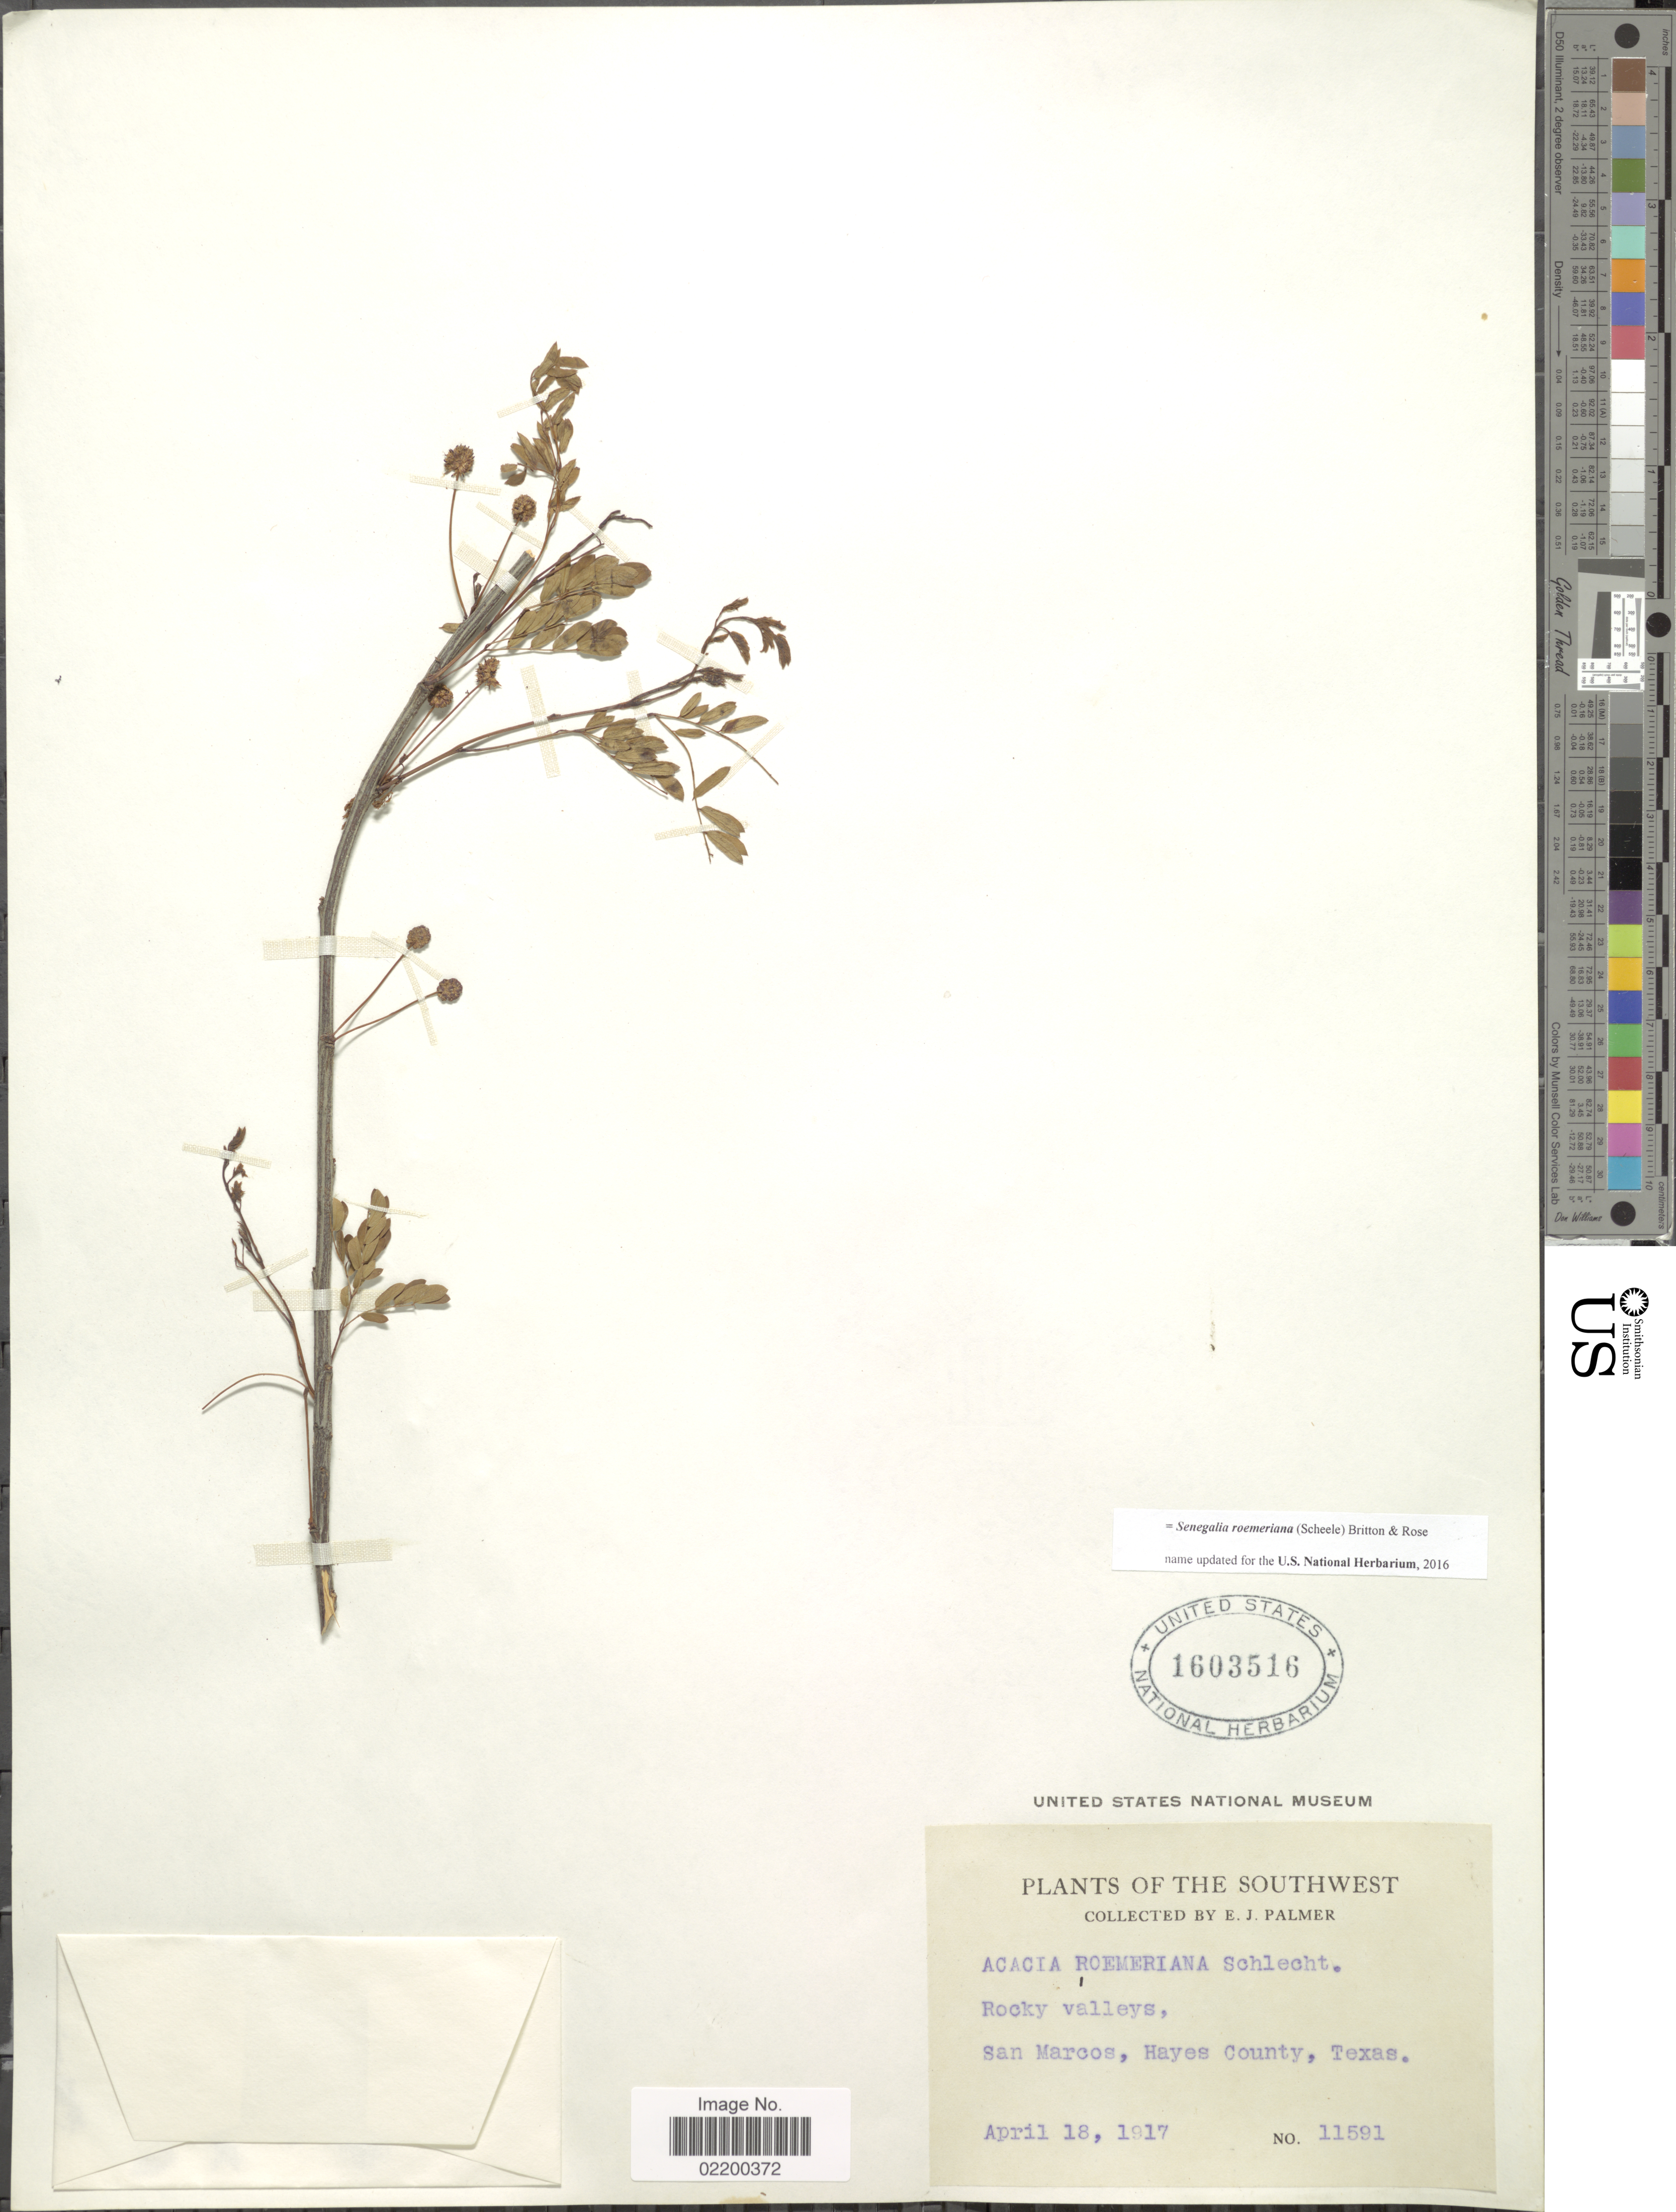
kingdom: Plantae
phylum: Tracheophyta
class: Magnoliopsida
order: Fabales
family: Fabaceae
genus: Senegalia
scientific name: Senegalia roemeriana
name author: (Scheele) Britton & Rose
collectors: E. J. Palmer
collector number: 11591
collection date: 1917-04-18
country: United States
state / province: Texas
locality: The Southwest, Rock valleys, San Marcos, Hayes County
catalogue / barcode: US 1603516